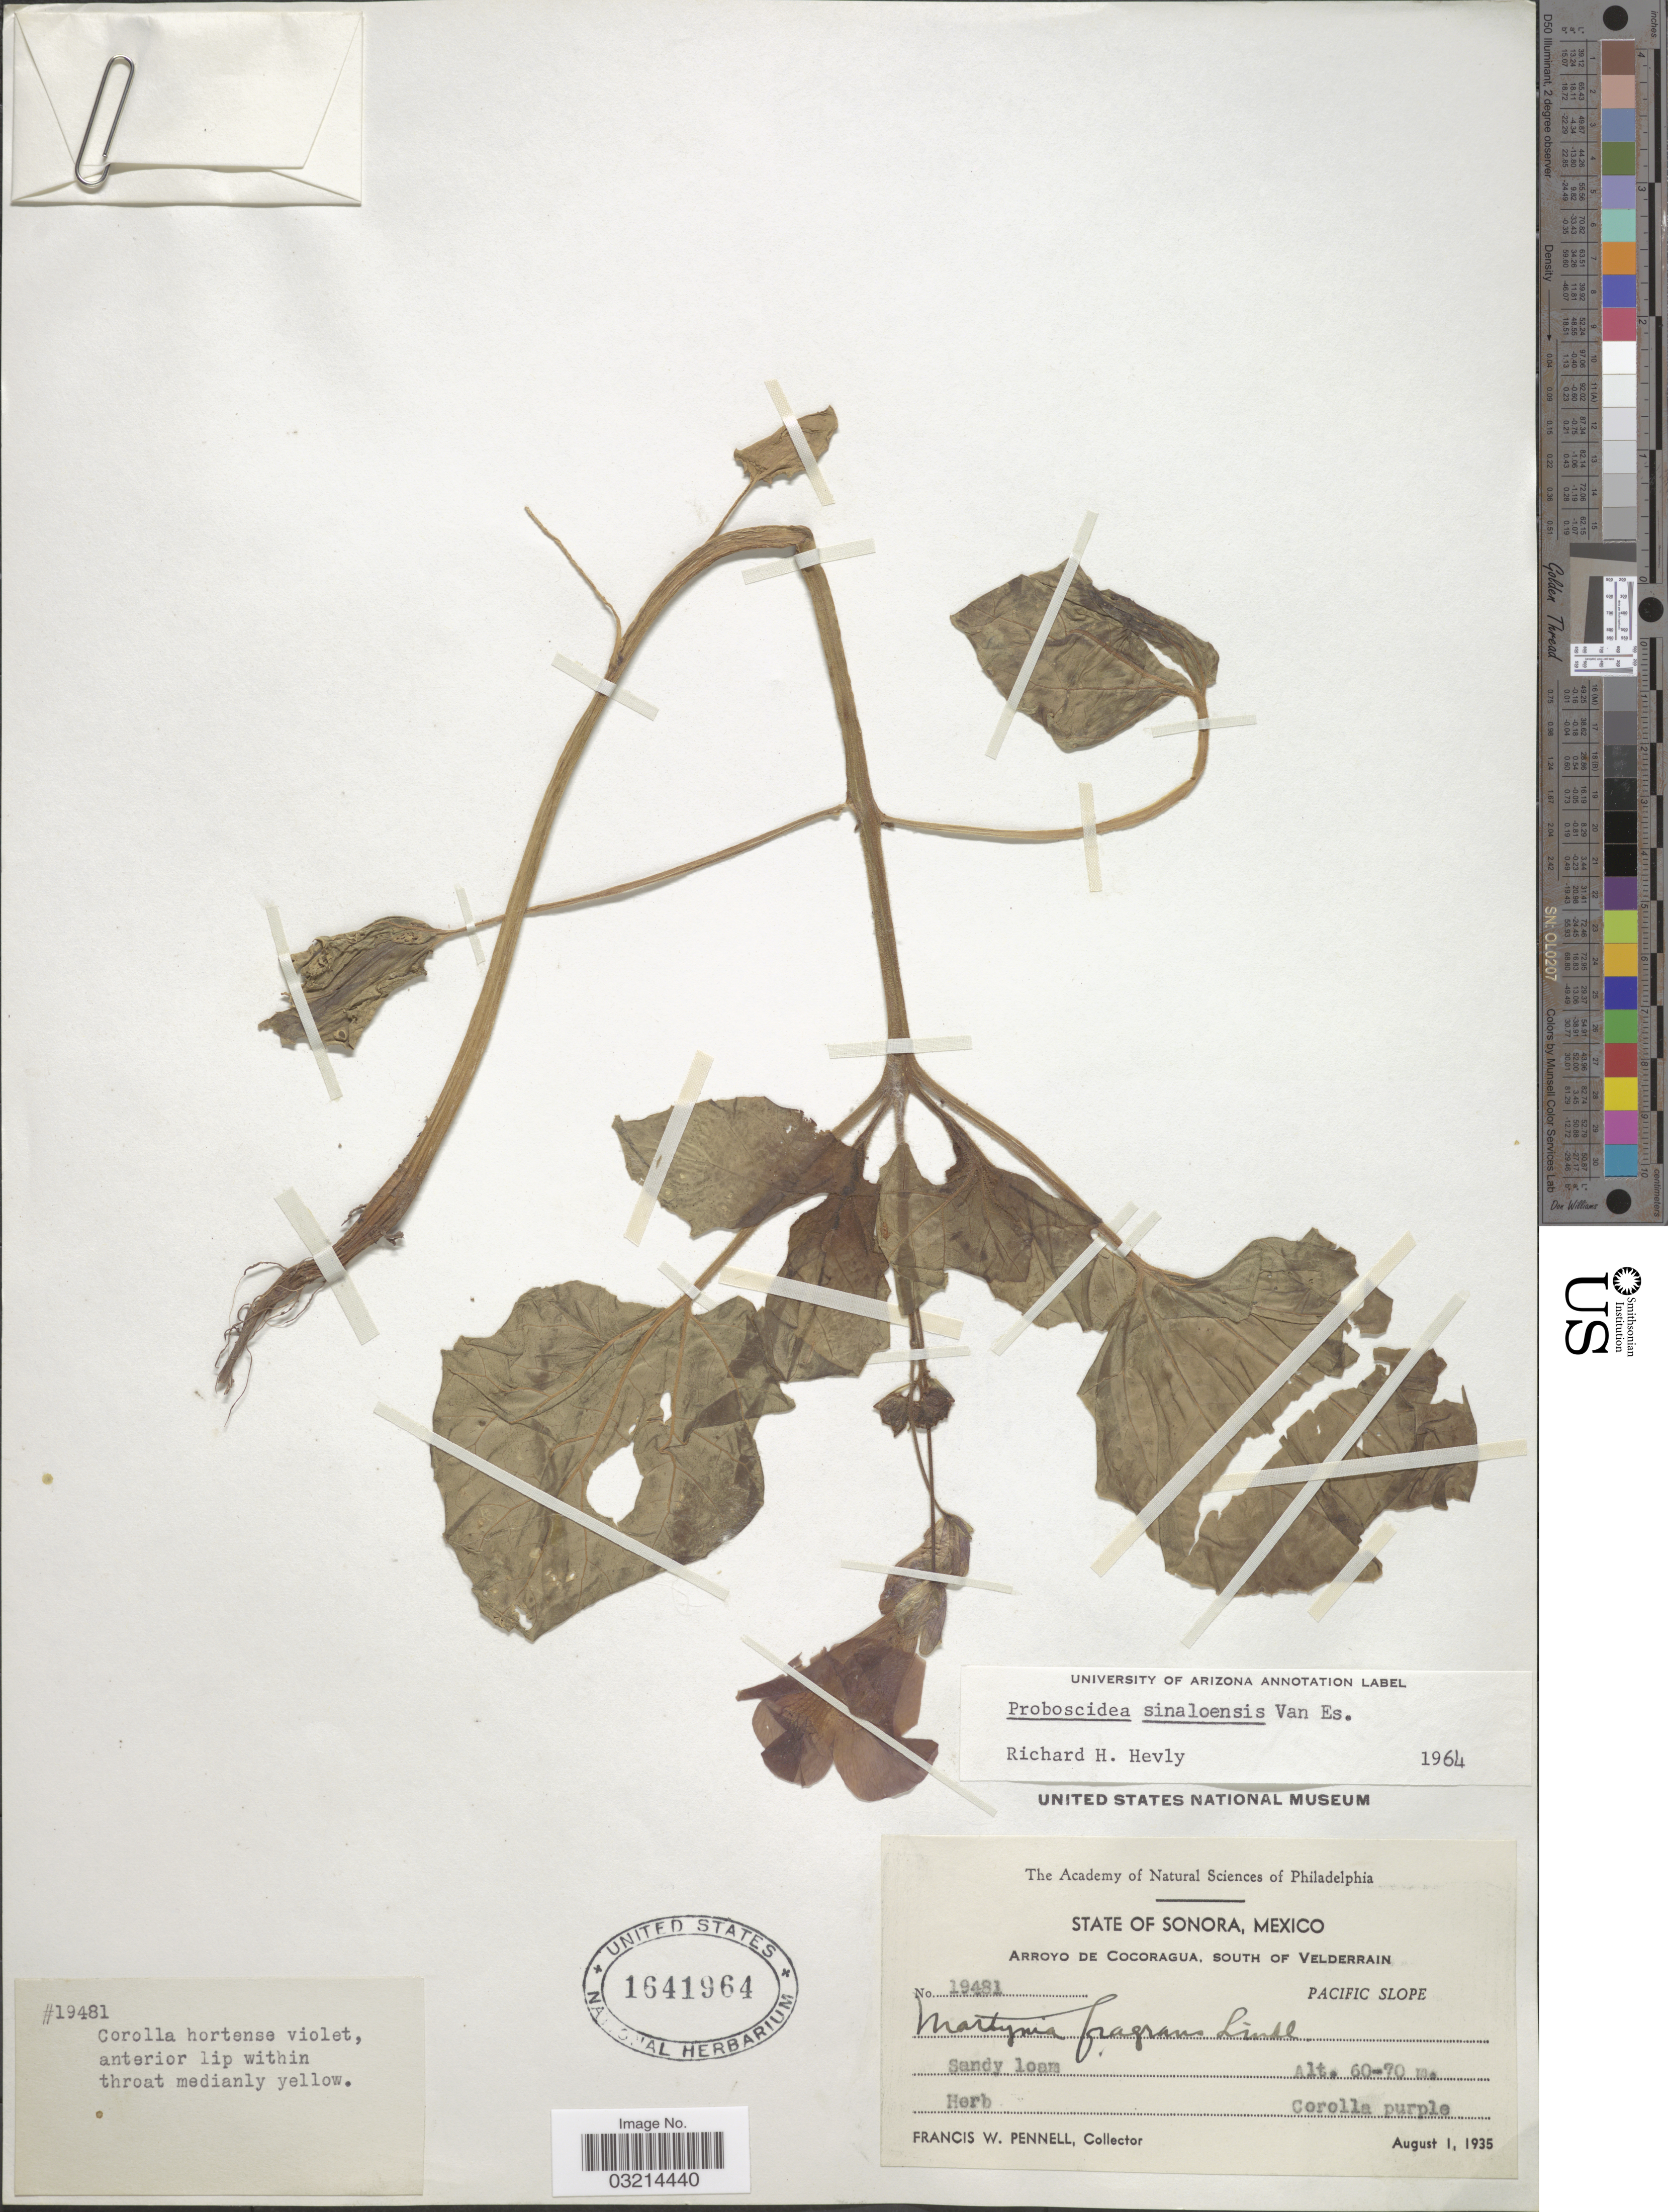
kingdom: Plantae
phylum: Tracheophyta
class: Magnoliopsida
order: Lamiales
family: Martyniaceae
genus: Proboscidea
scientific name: Proboscidea sinaloensis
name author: Van Eselt.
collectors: F. W. Pennell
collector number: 19481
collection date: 1935-08-01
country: Mexico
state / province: Sonora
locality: Arroyo de Cocoragua, South of Velderrain. Pacific Slope.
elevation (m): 60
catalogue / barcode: US 1641964